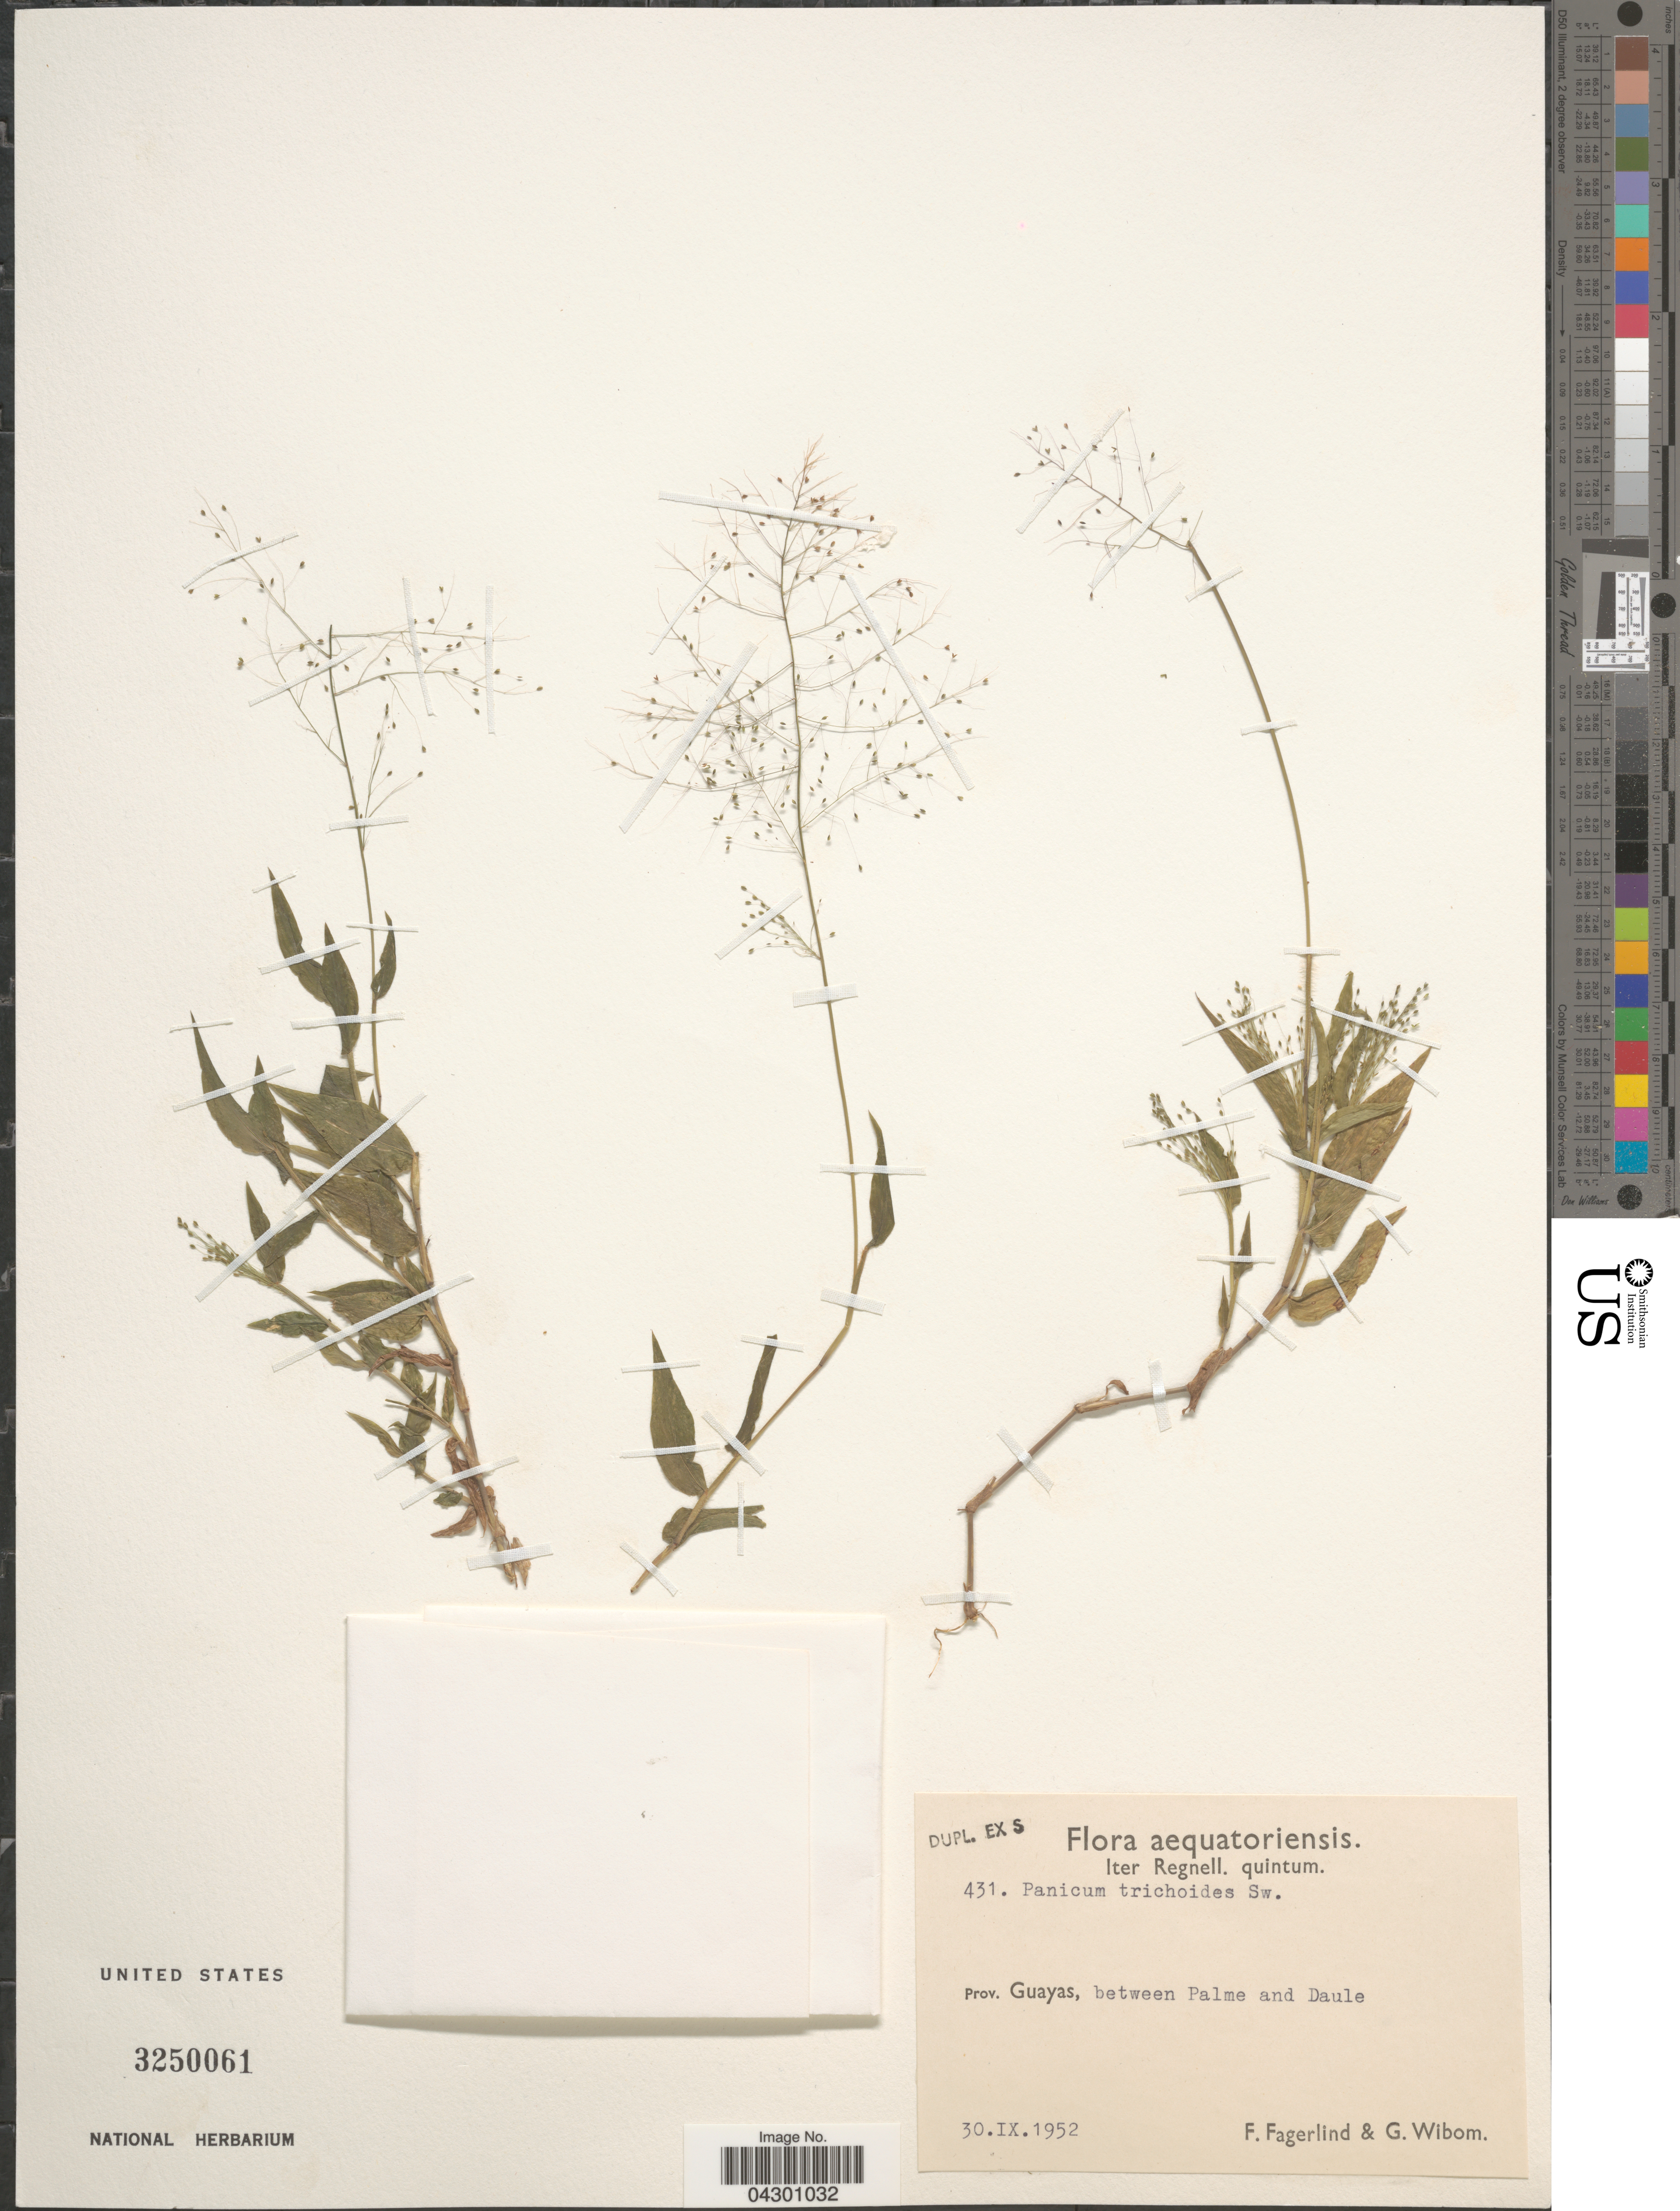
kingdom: Plantae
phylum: Tracheophyta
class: Liliopsida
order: Poales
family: Poaceae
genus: Panicum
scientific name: Panicum trichoides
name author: Sw.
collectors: F. Fagerlind & G. Wibom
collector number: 431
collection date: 1952-09-30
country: Ecuador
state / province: Guayas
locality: Iter Regnell. quintum. Between Palme and Daule.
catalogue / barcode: US 3250061